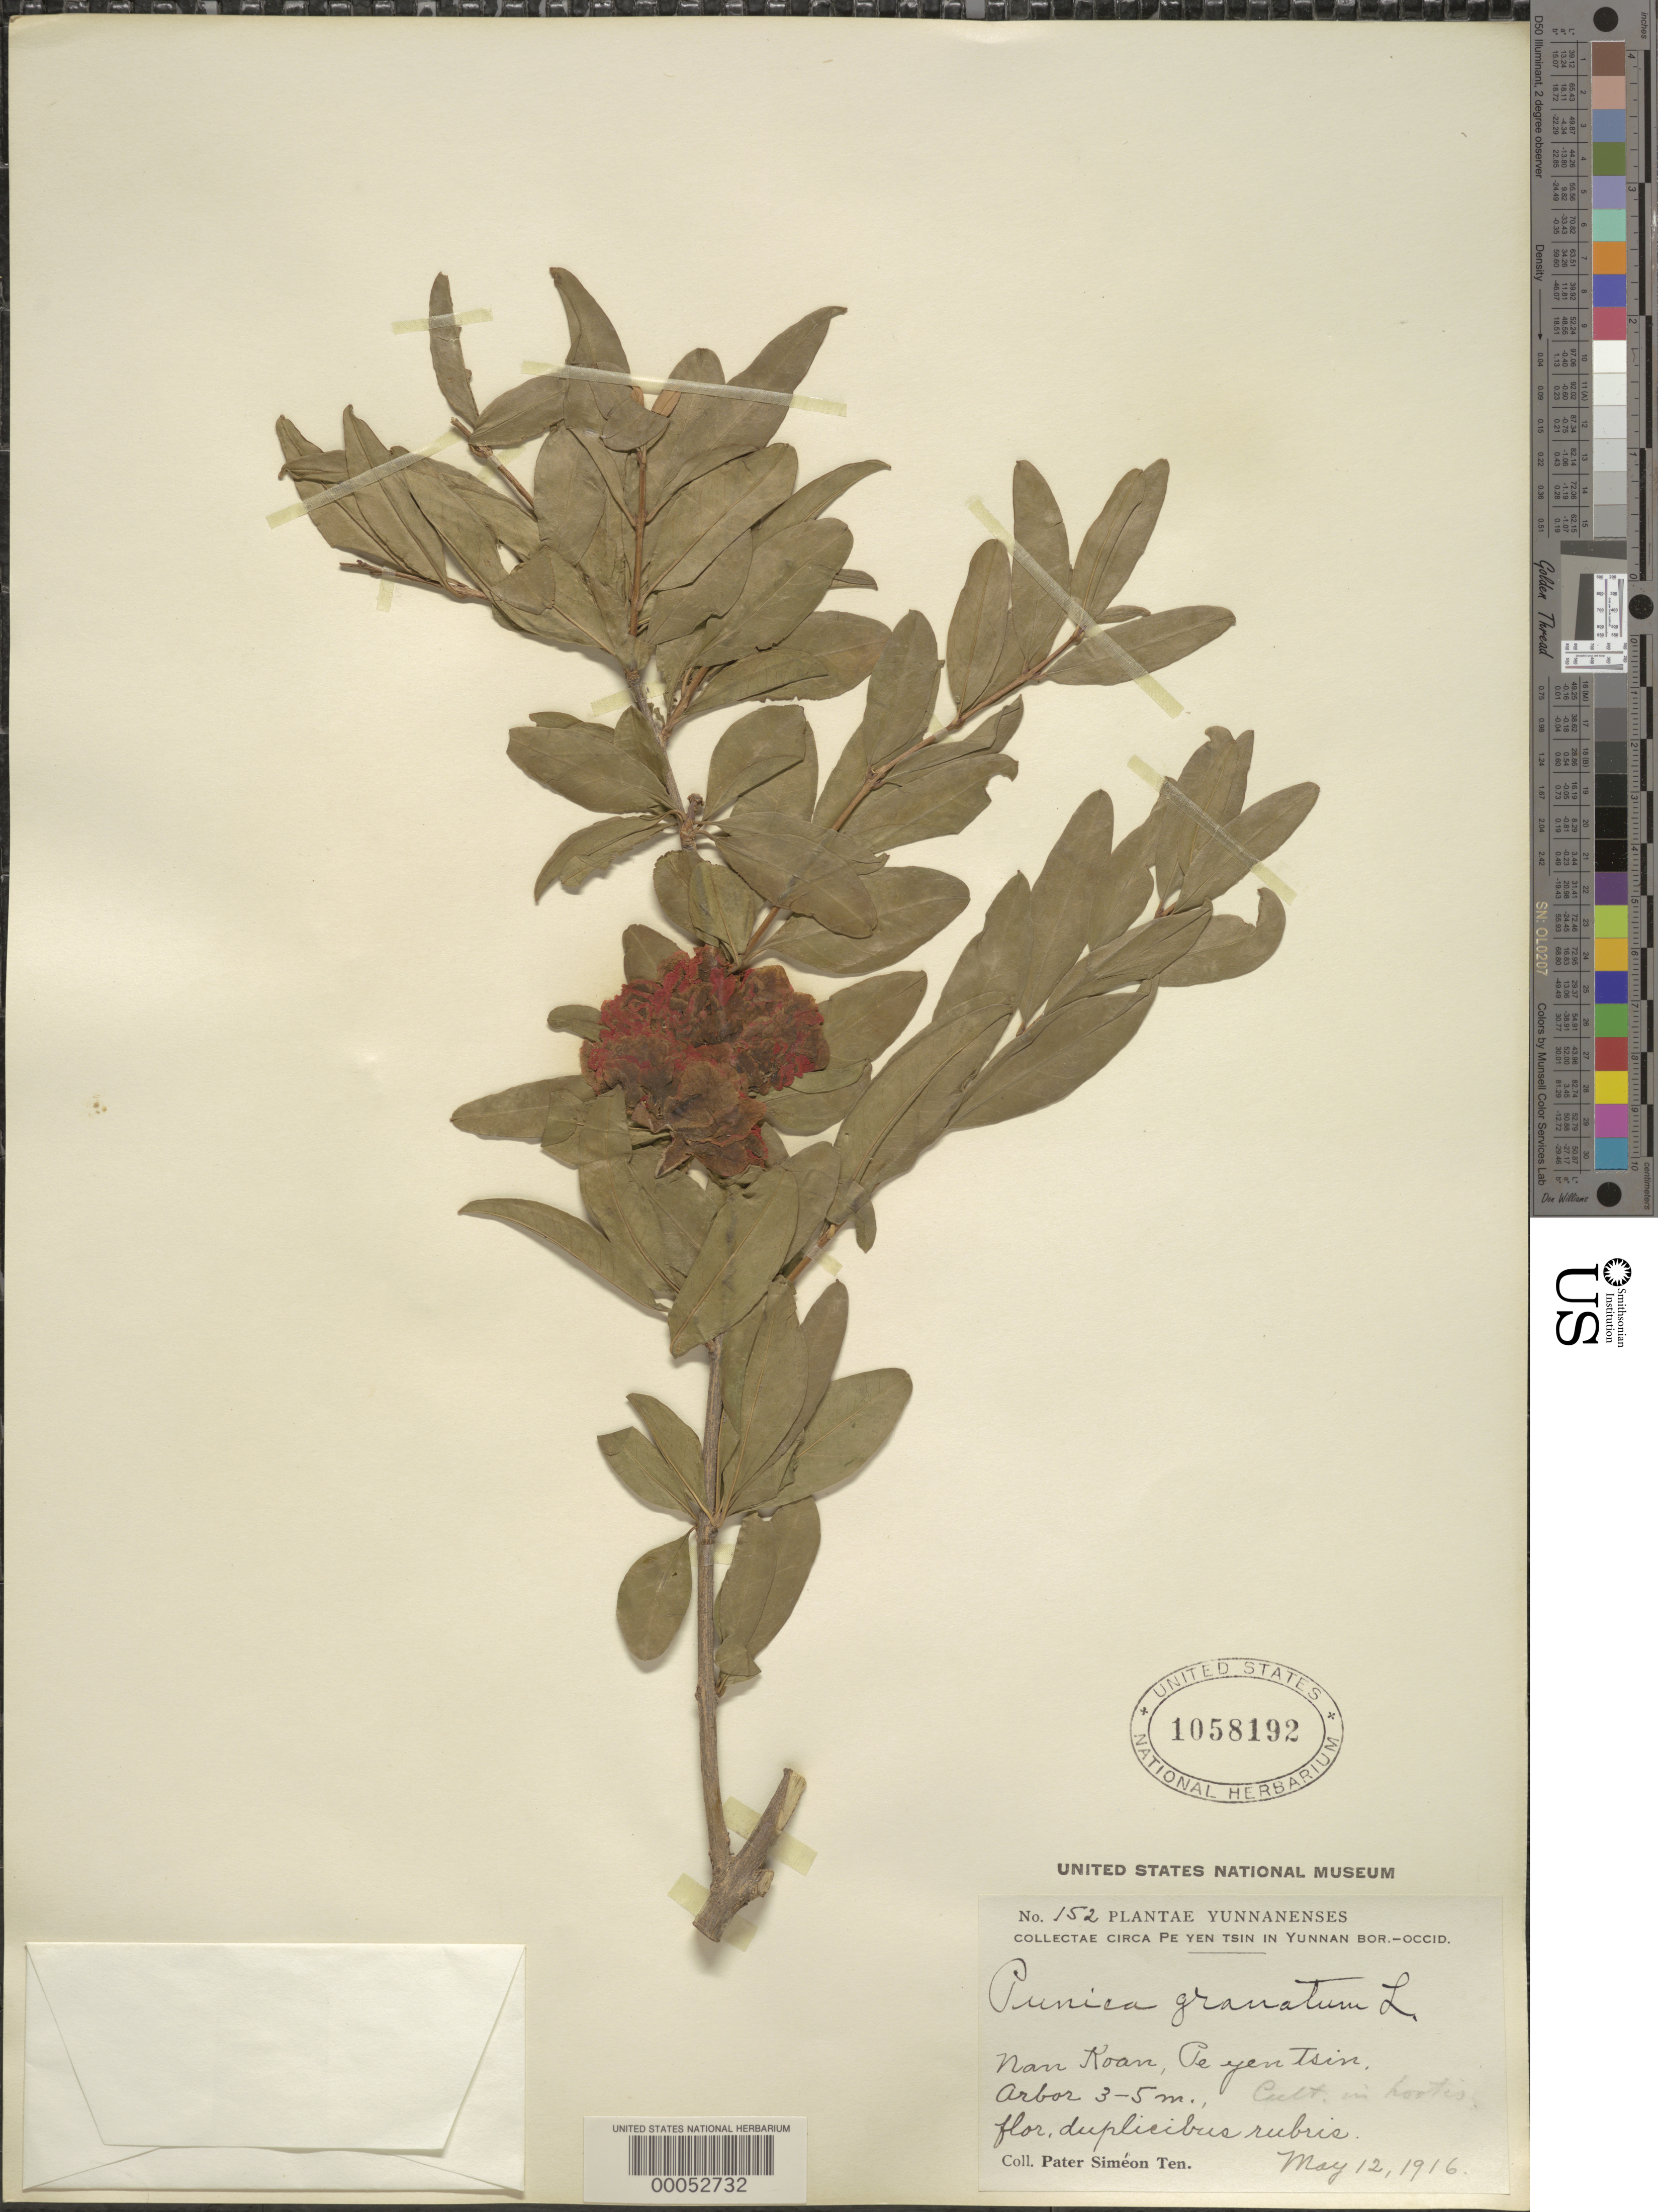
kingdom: Plantae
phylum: Tracheophyta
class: Magnoliopsida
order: Myrtales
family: Lythraceae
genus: Punica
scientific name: Punica granatum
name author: L.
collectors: P. S. Ten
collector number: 152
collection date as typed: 12 May 1916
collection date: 1916-05-12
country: China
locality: Nan koan, pe yen tsin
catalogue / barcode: US 1058192